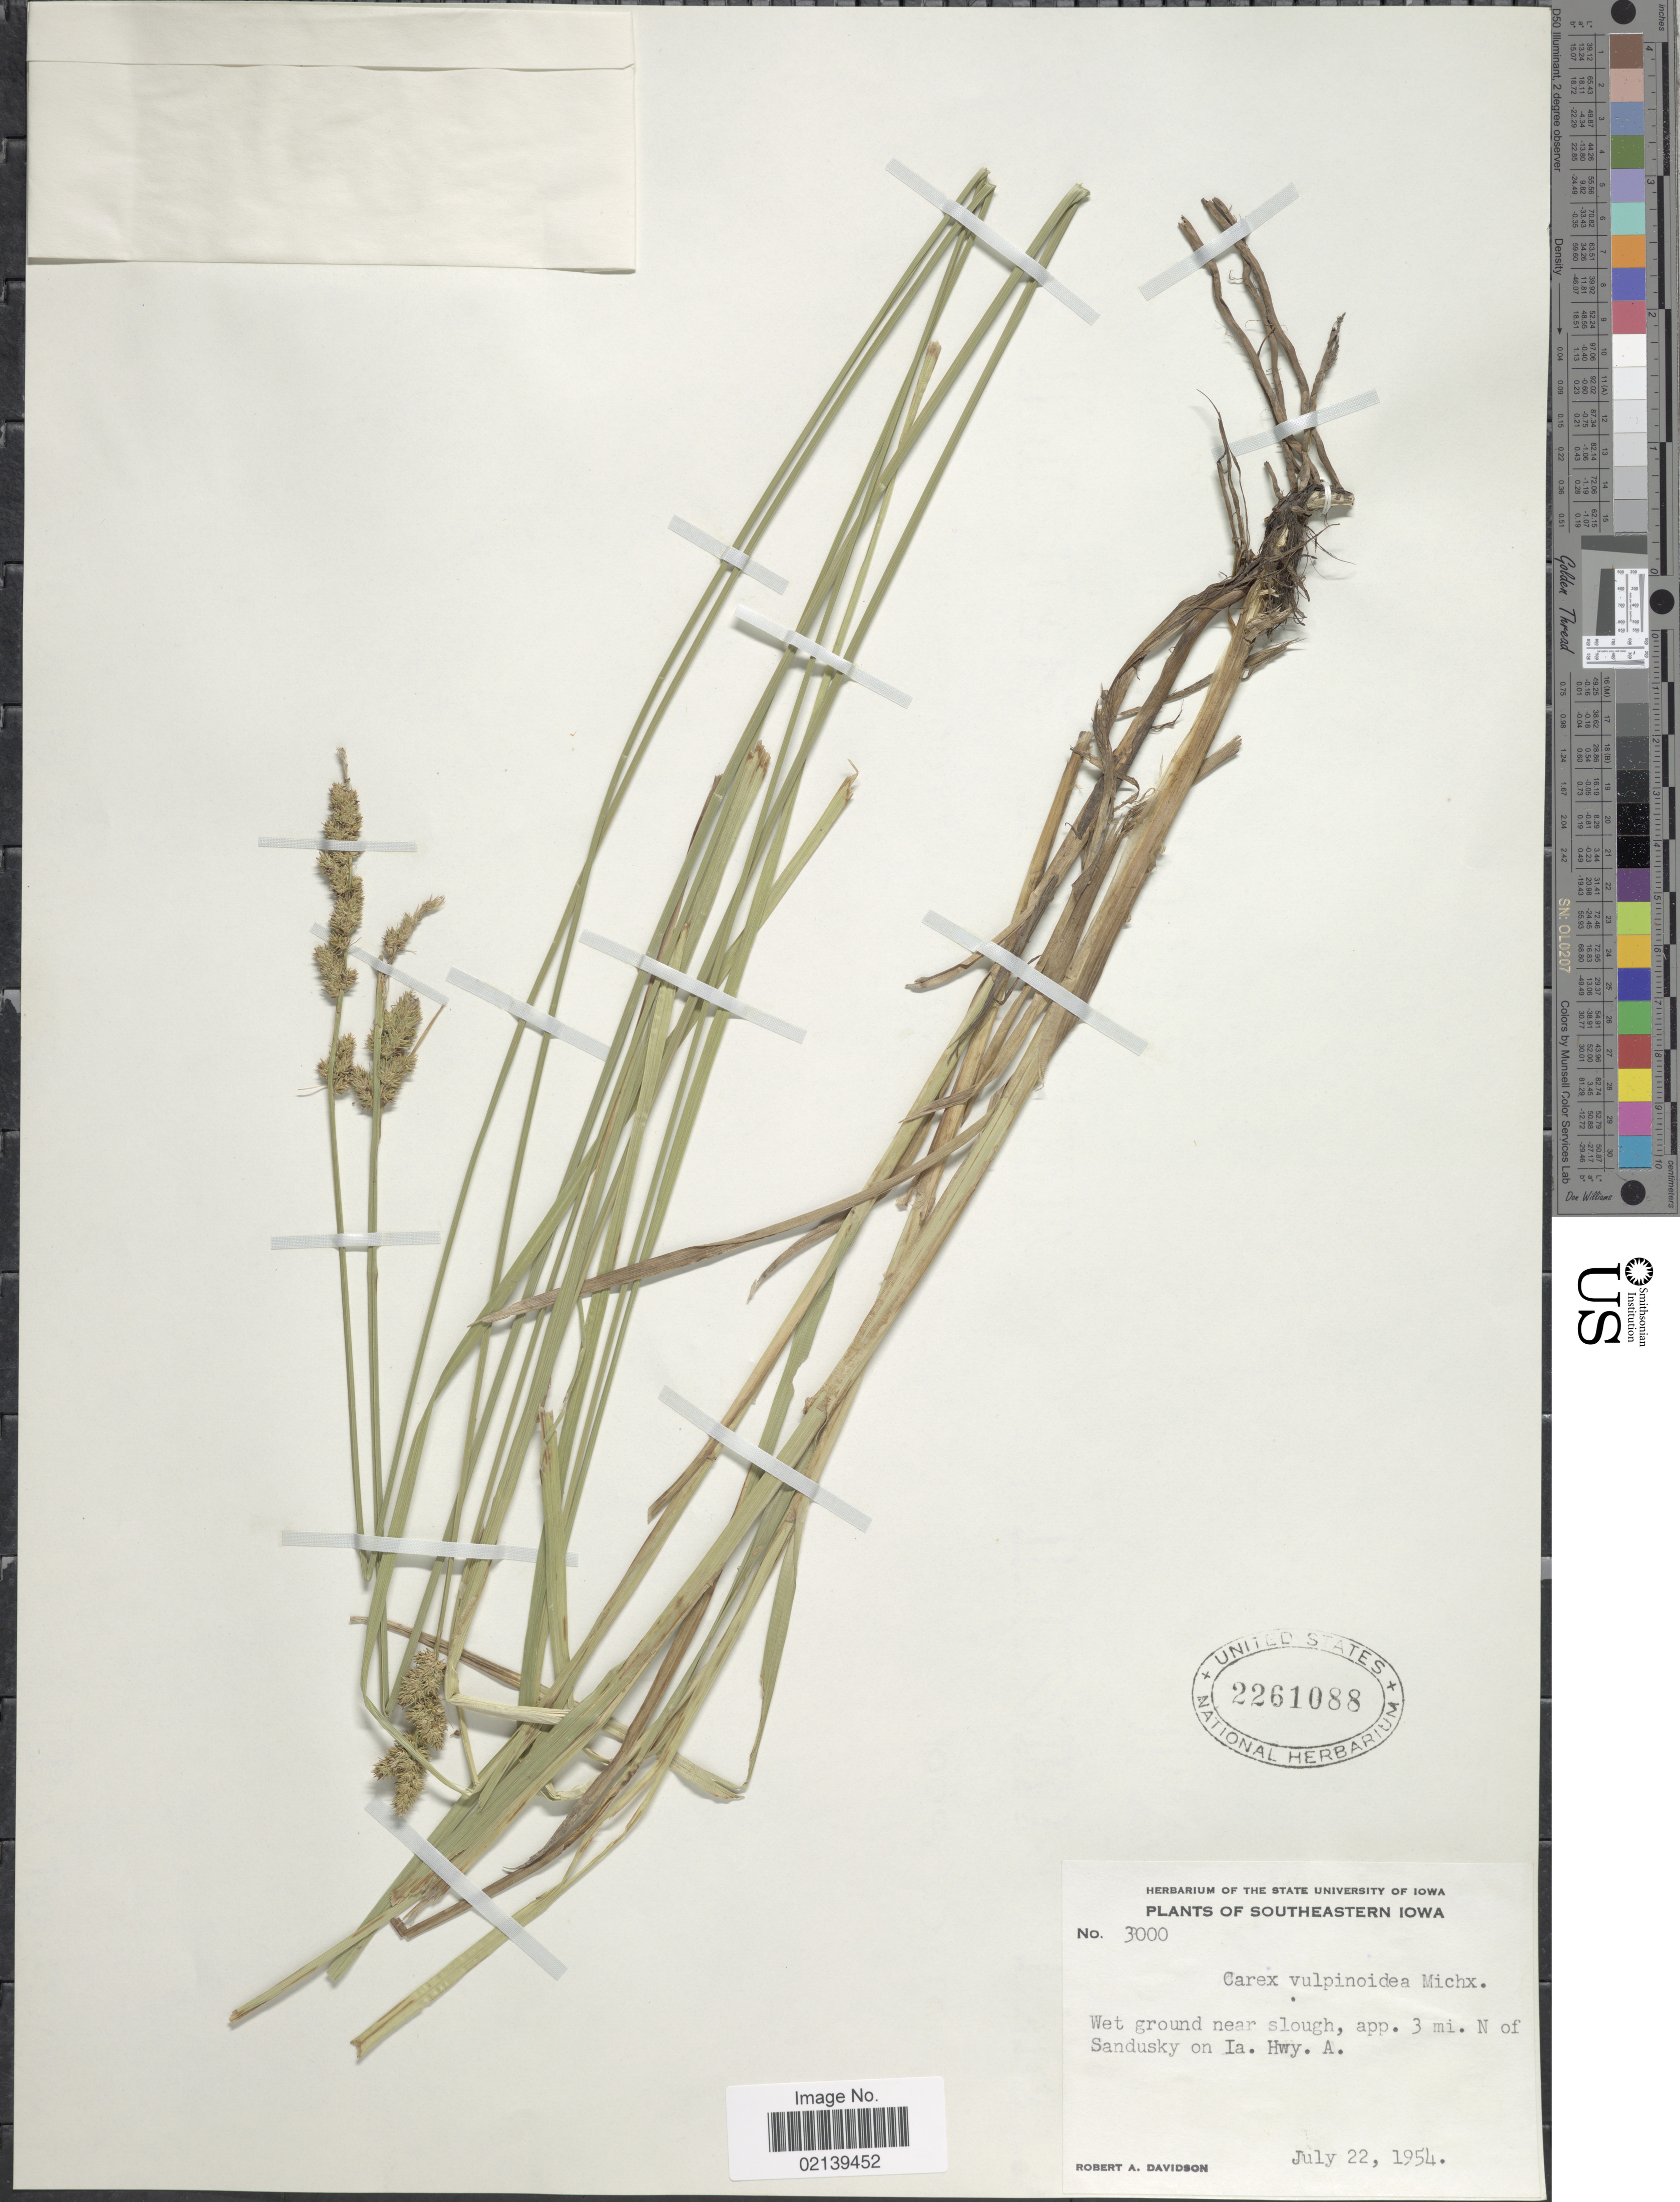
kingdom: Plantae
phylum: Tracheophyta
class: Liliopsida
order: Poales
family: Cyperaceae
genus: Carex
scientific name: Carex vulpinoidea Michx.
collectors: R. A. Davidson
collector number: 3000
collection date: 1954-07-22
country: United States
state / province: Iowa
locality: Southeastern Iowa, Wet ground near slough, app. 3 mi. N of Sandusky on Ia. Hwy. A.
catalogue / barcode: US 2261088